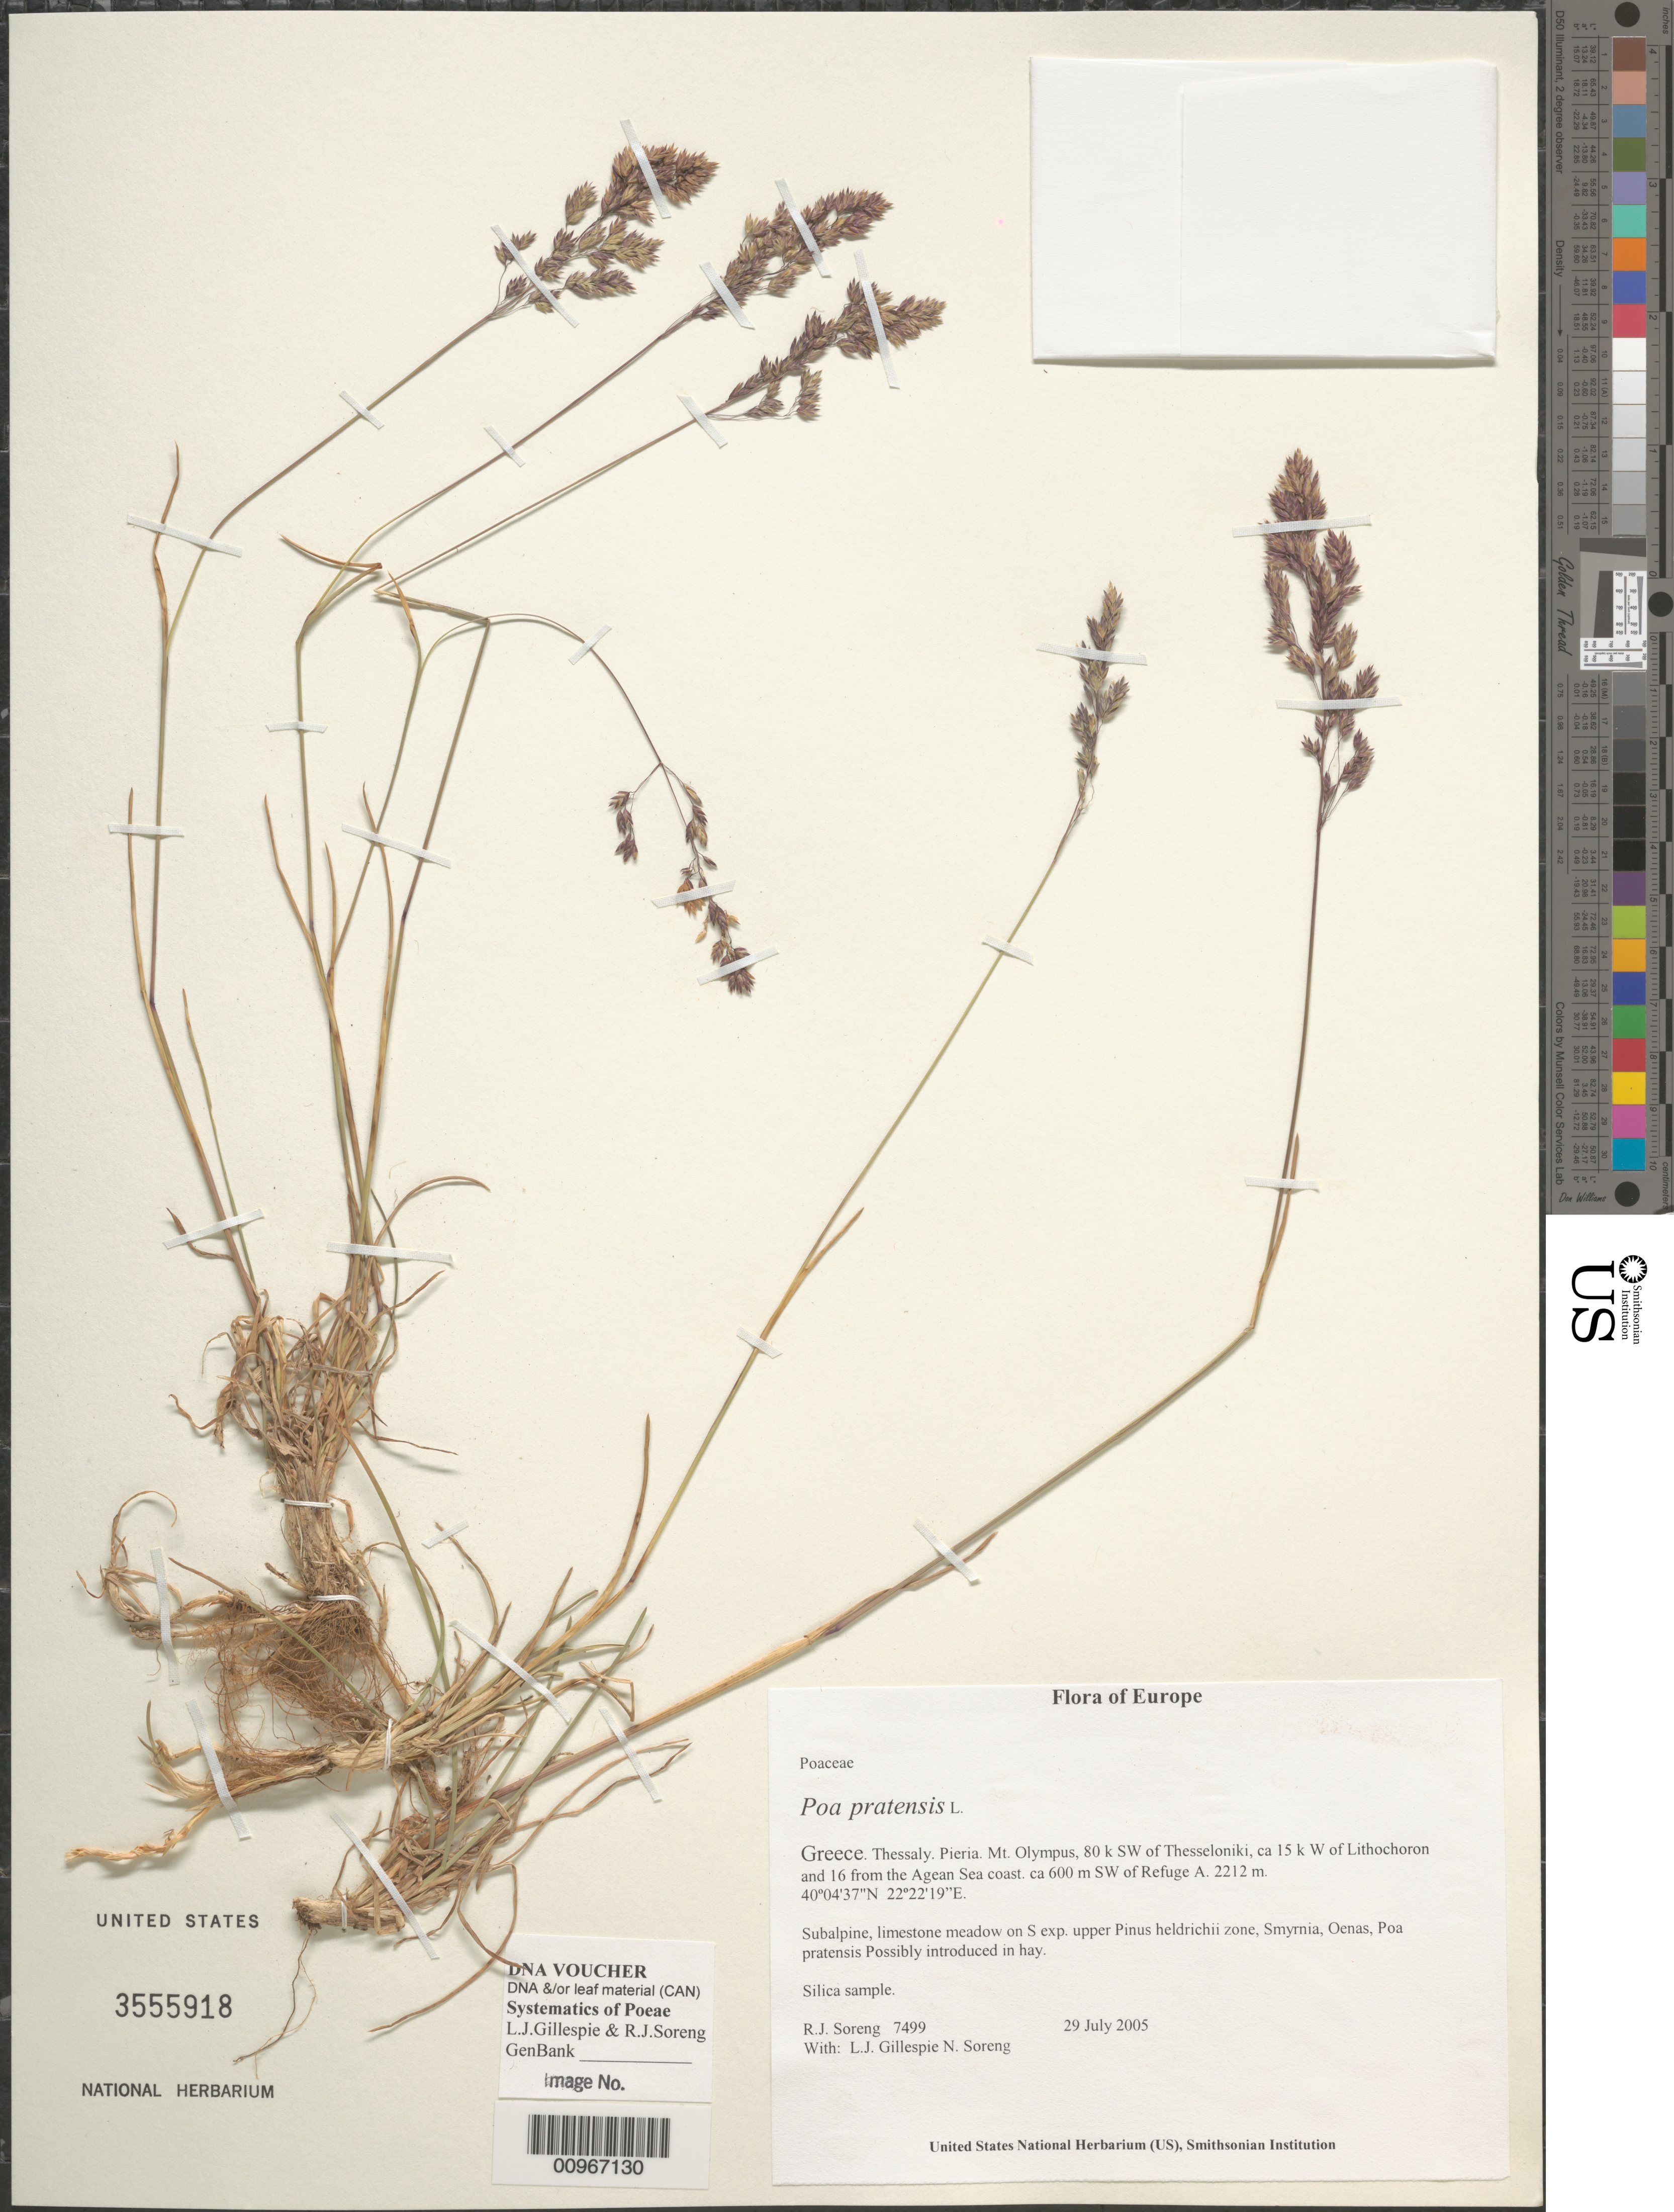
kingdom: Plantae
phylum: Tracheophyta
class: Liliopsida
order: Poales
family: Poaceae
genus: Poa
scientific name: Poa pratensis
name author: L.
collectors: R. J. Soreng, N. L. Soreng, L. J. Gillespie, N. Turland & C. Turland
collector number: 7499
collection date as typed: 29 July 2005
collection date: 2005-07-29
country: Greece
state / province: Thessaly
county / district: Pieria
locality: Mt. Olympus, 80 km SW of Thesseloniki, ca 15 km W of Lithochoron and 16 from the Agean Sea coast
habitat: Subalpine, limestone meadow on S exp. upper Pinus heldrichii zone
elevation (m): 2212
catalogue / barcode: US 3555918